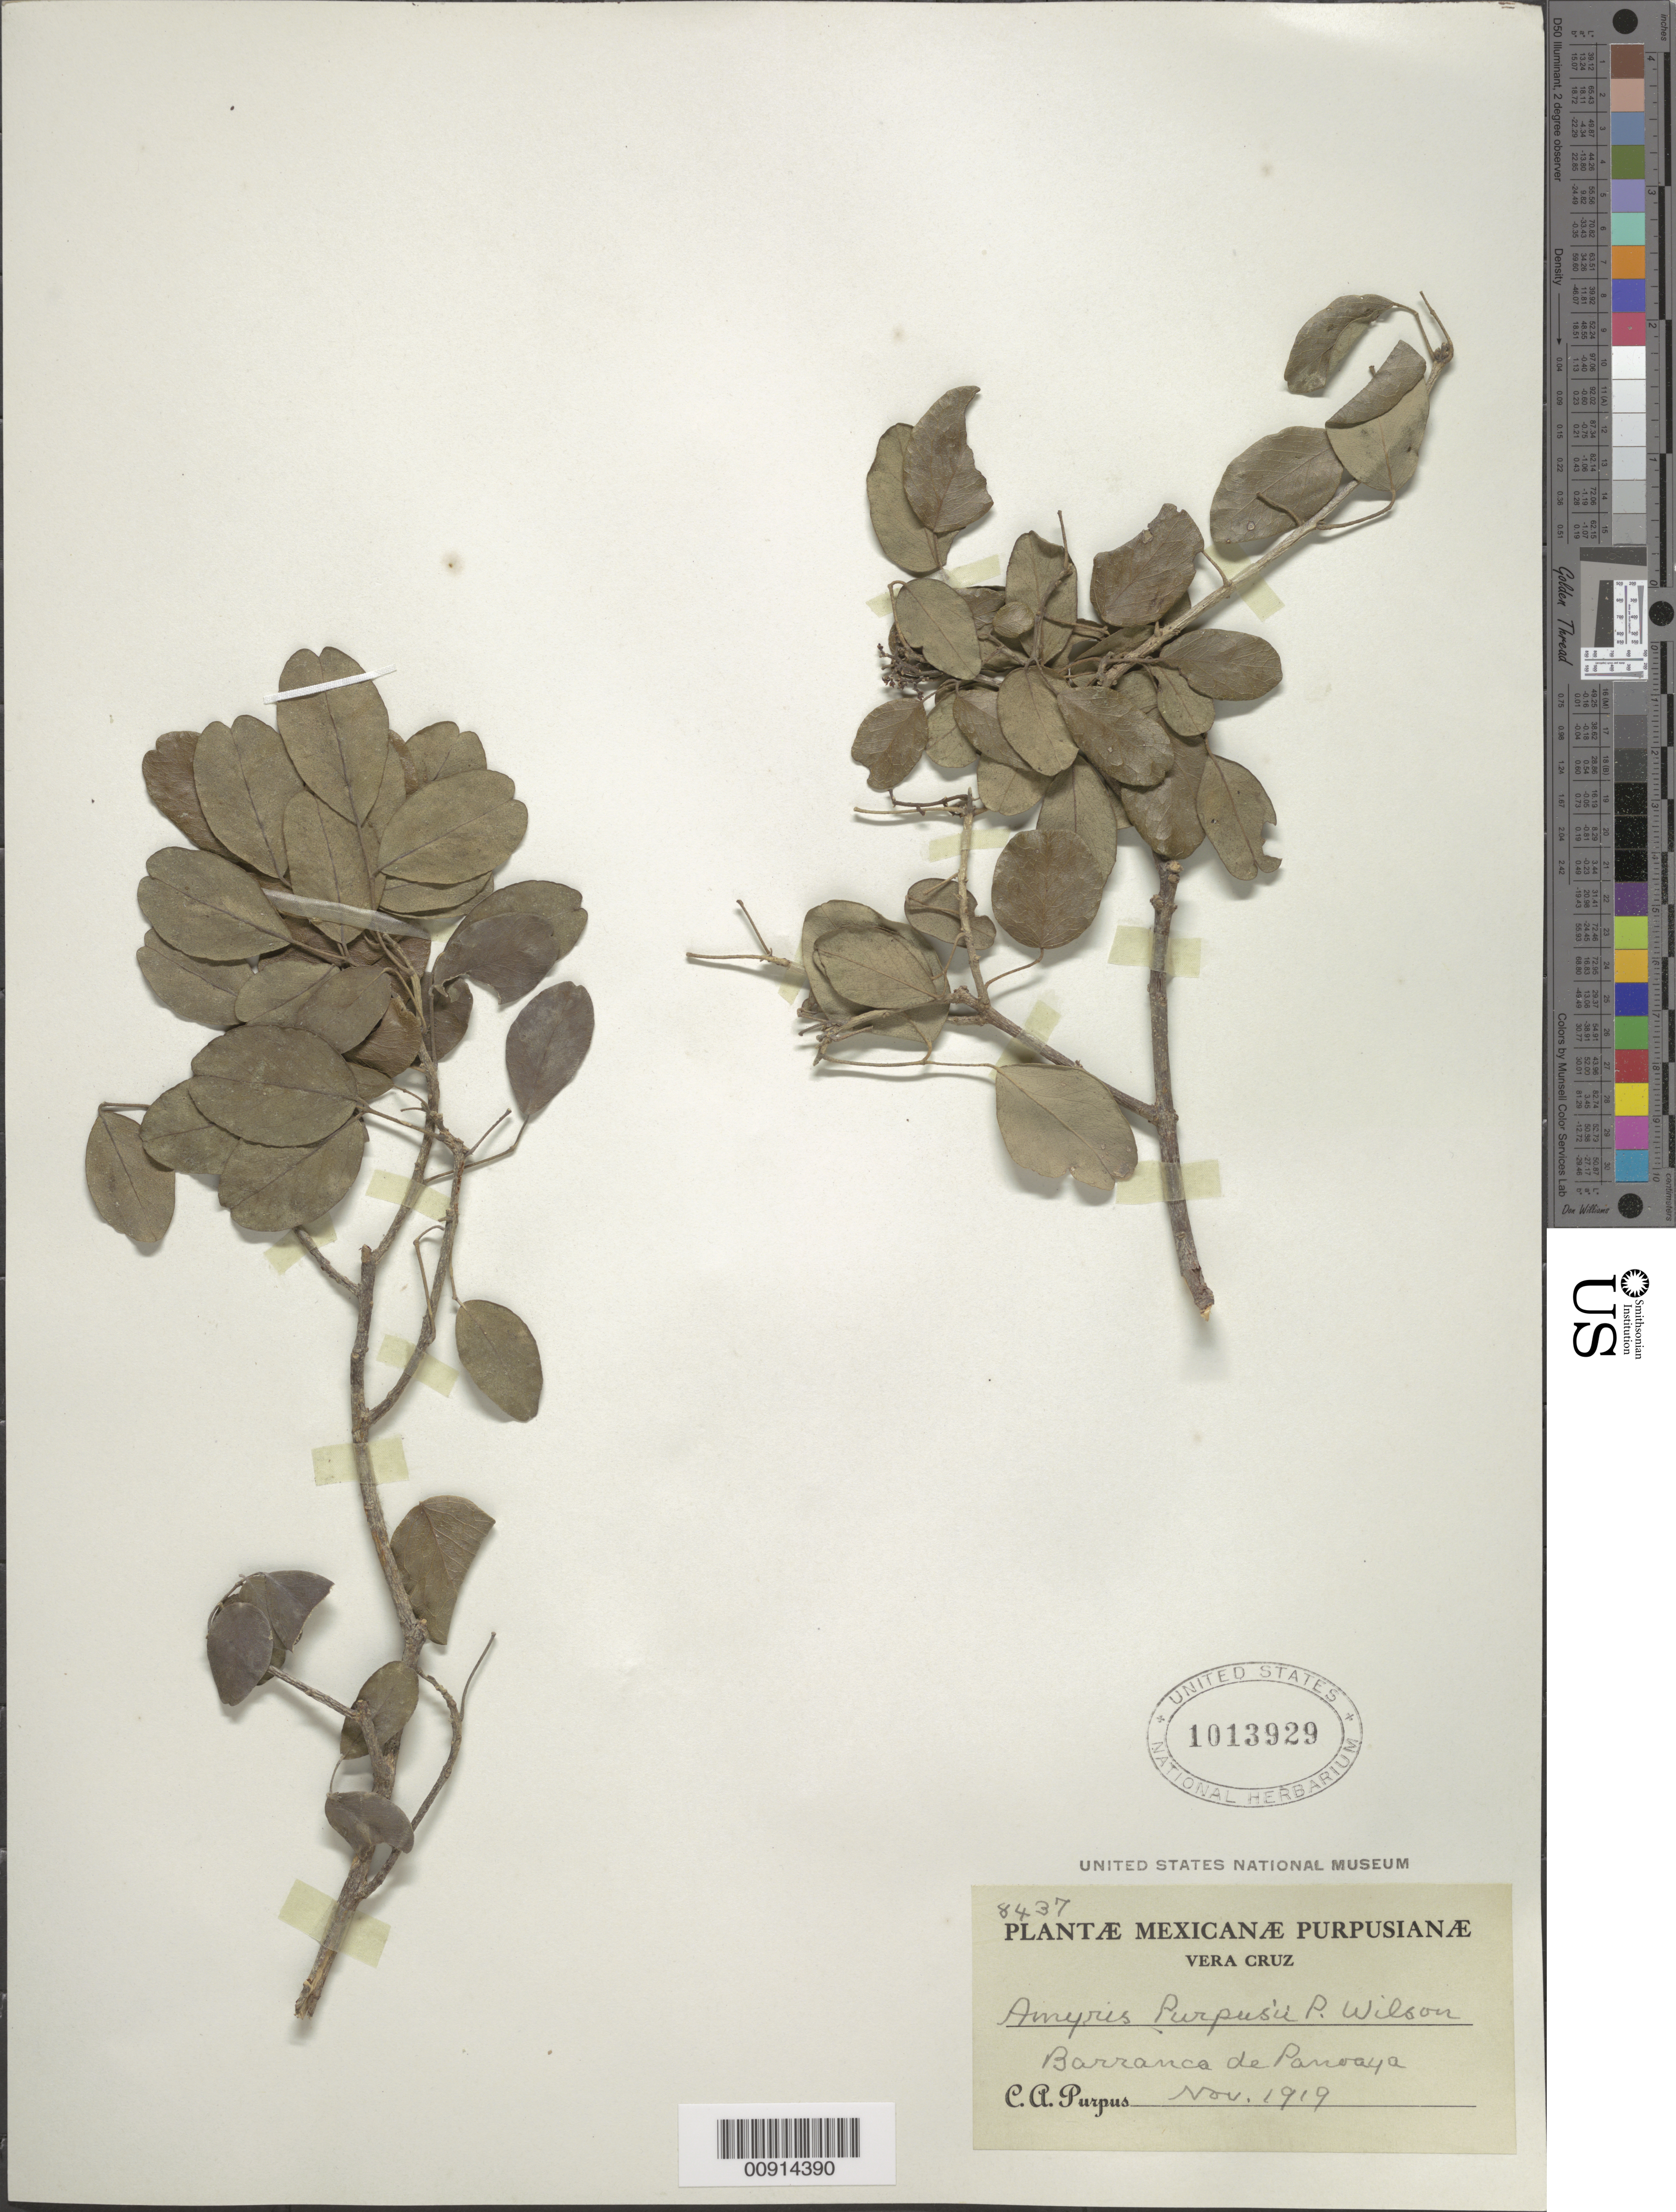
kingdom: Plantae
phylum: Tracheophyta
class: Magnoliopsida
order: Sapindales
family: Rutaceae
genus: Amyris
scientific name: Amyris purpusii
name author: P. Wilson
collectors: C. A. Purpus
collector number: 8437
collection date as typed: Nov 1919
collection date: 1919-11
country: Mexico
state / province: Veracruz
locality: Barranca de Panoaya, Veracruz.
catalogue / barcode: US 1013929